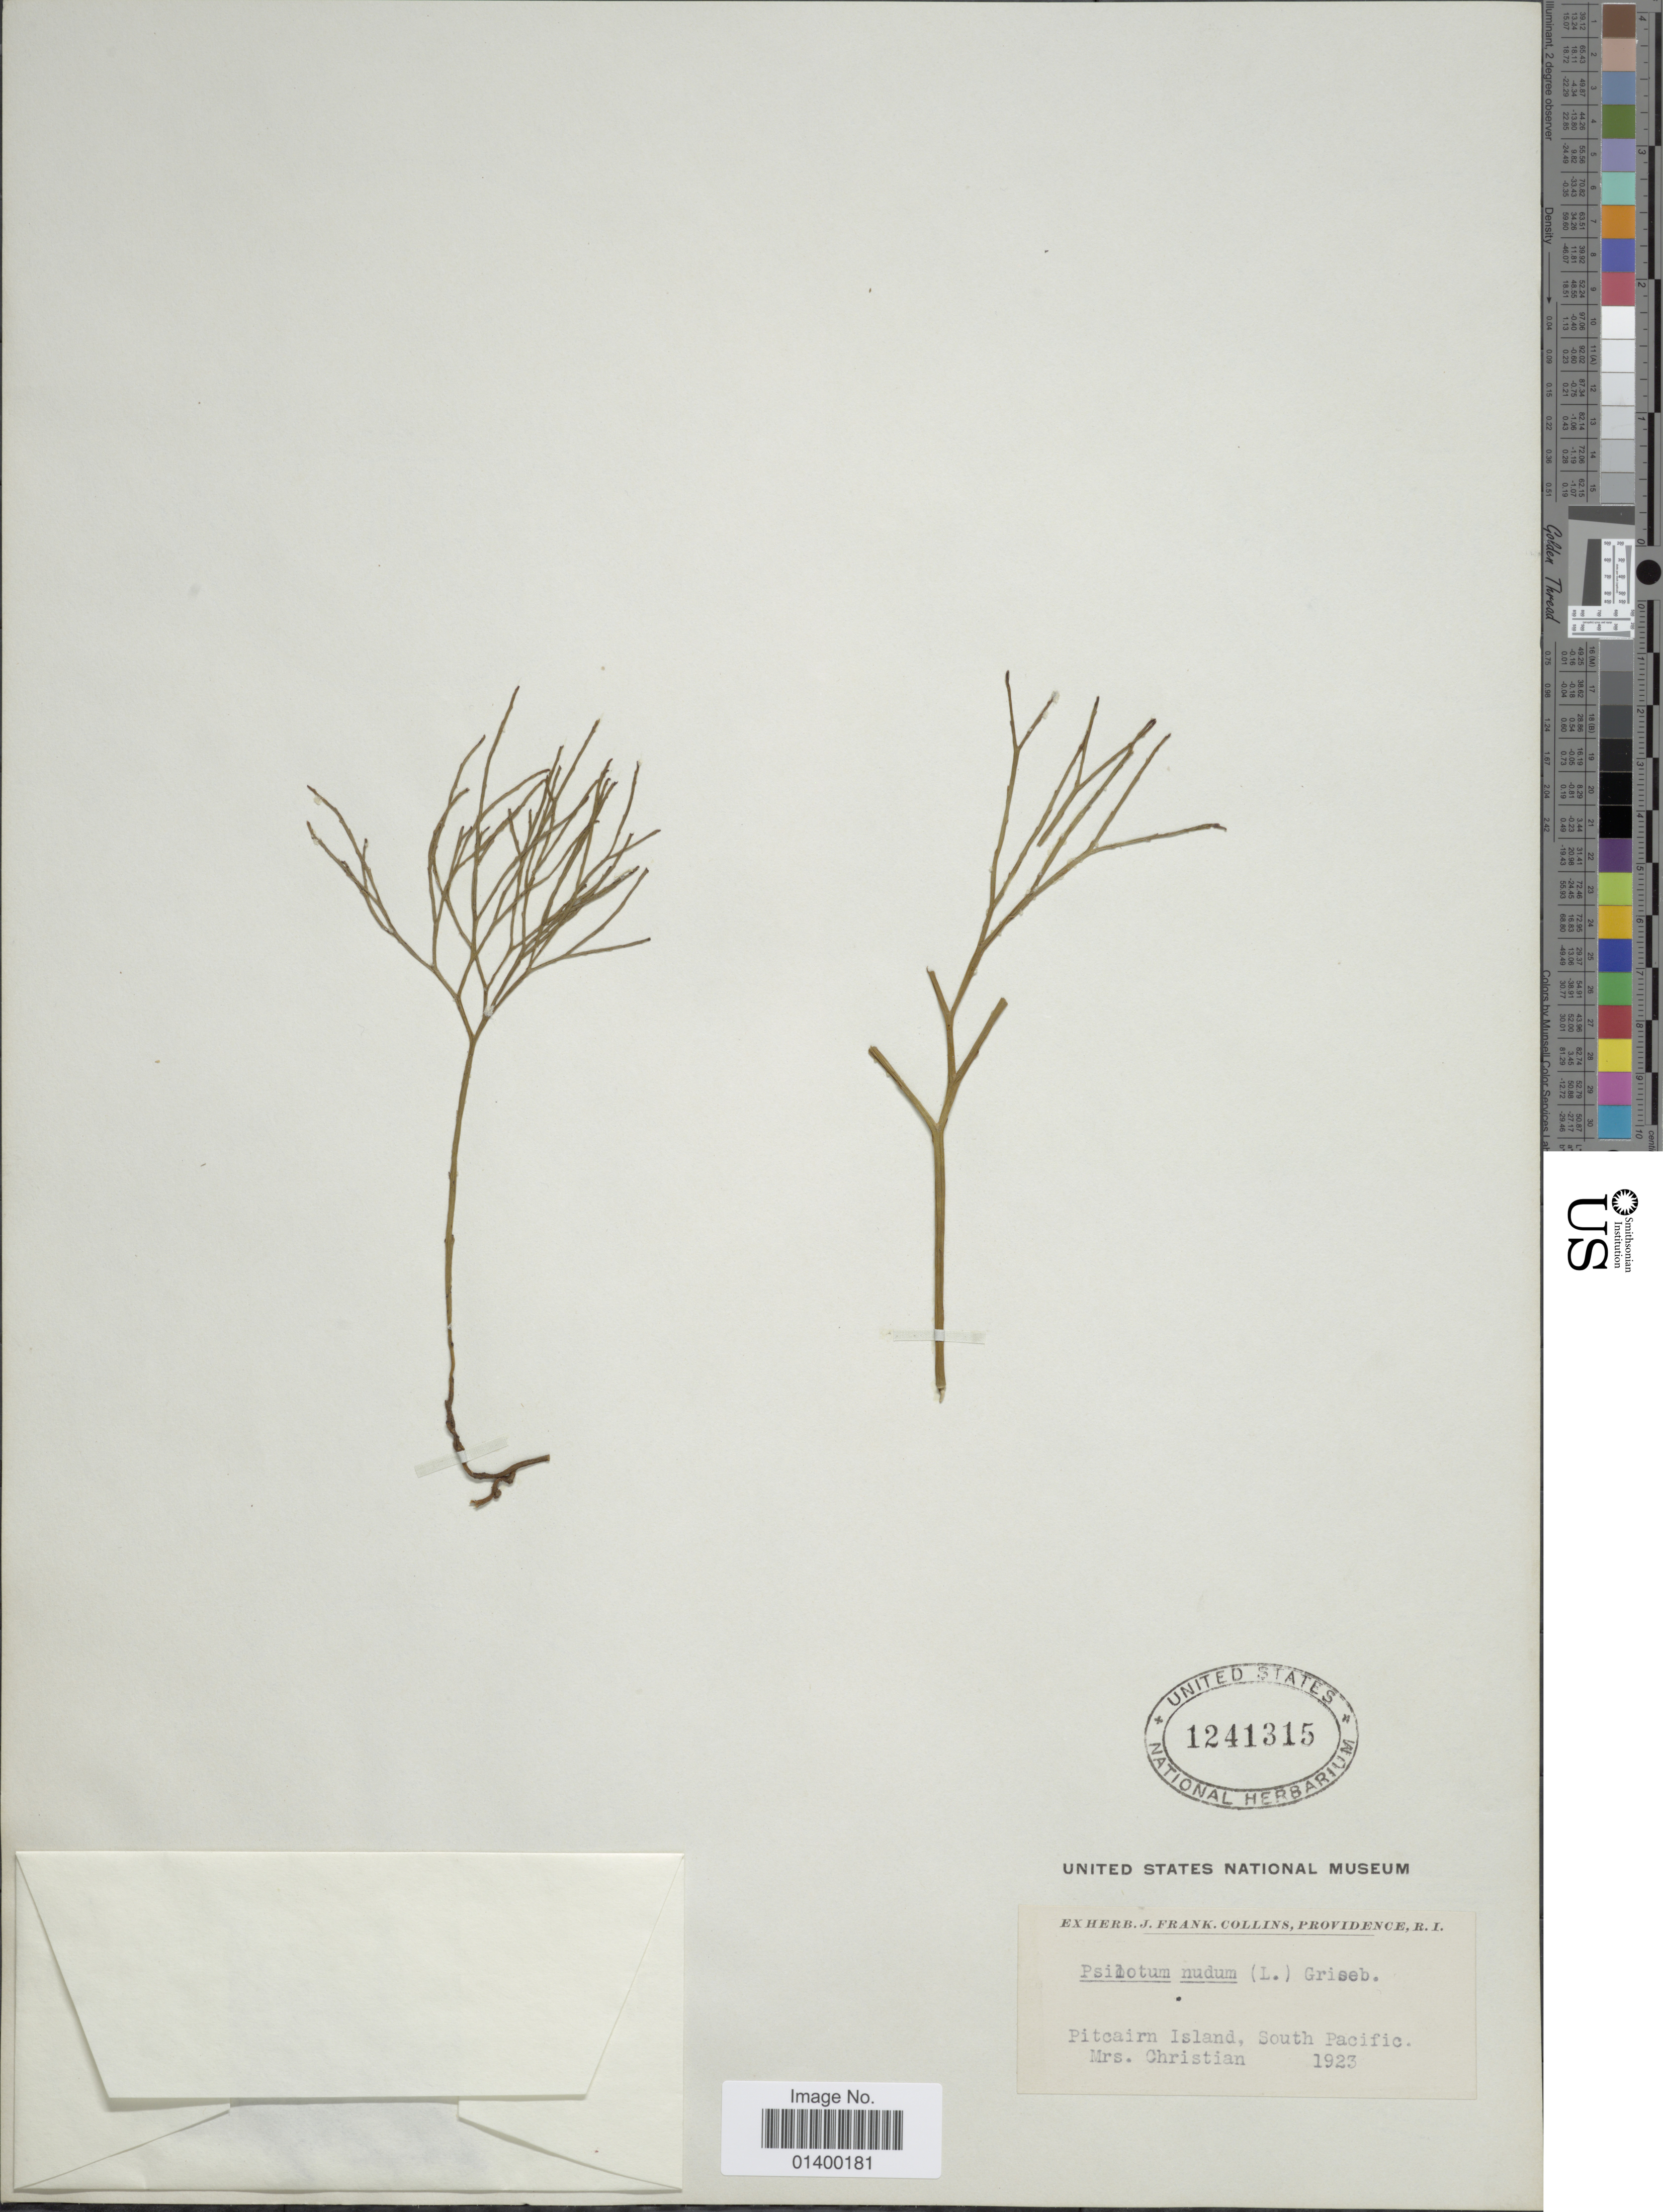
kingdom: Plantae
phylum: Tracheophyta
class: Polypodiopsida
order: Psilotales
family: Psilotaceae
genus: Psilotum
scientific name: Psilotum nudum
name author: (L.) P. Beauv.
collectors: Christian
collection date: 1923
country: Pitcairn Islands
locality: South Pacific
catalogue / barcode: US 1241315